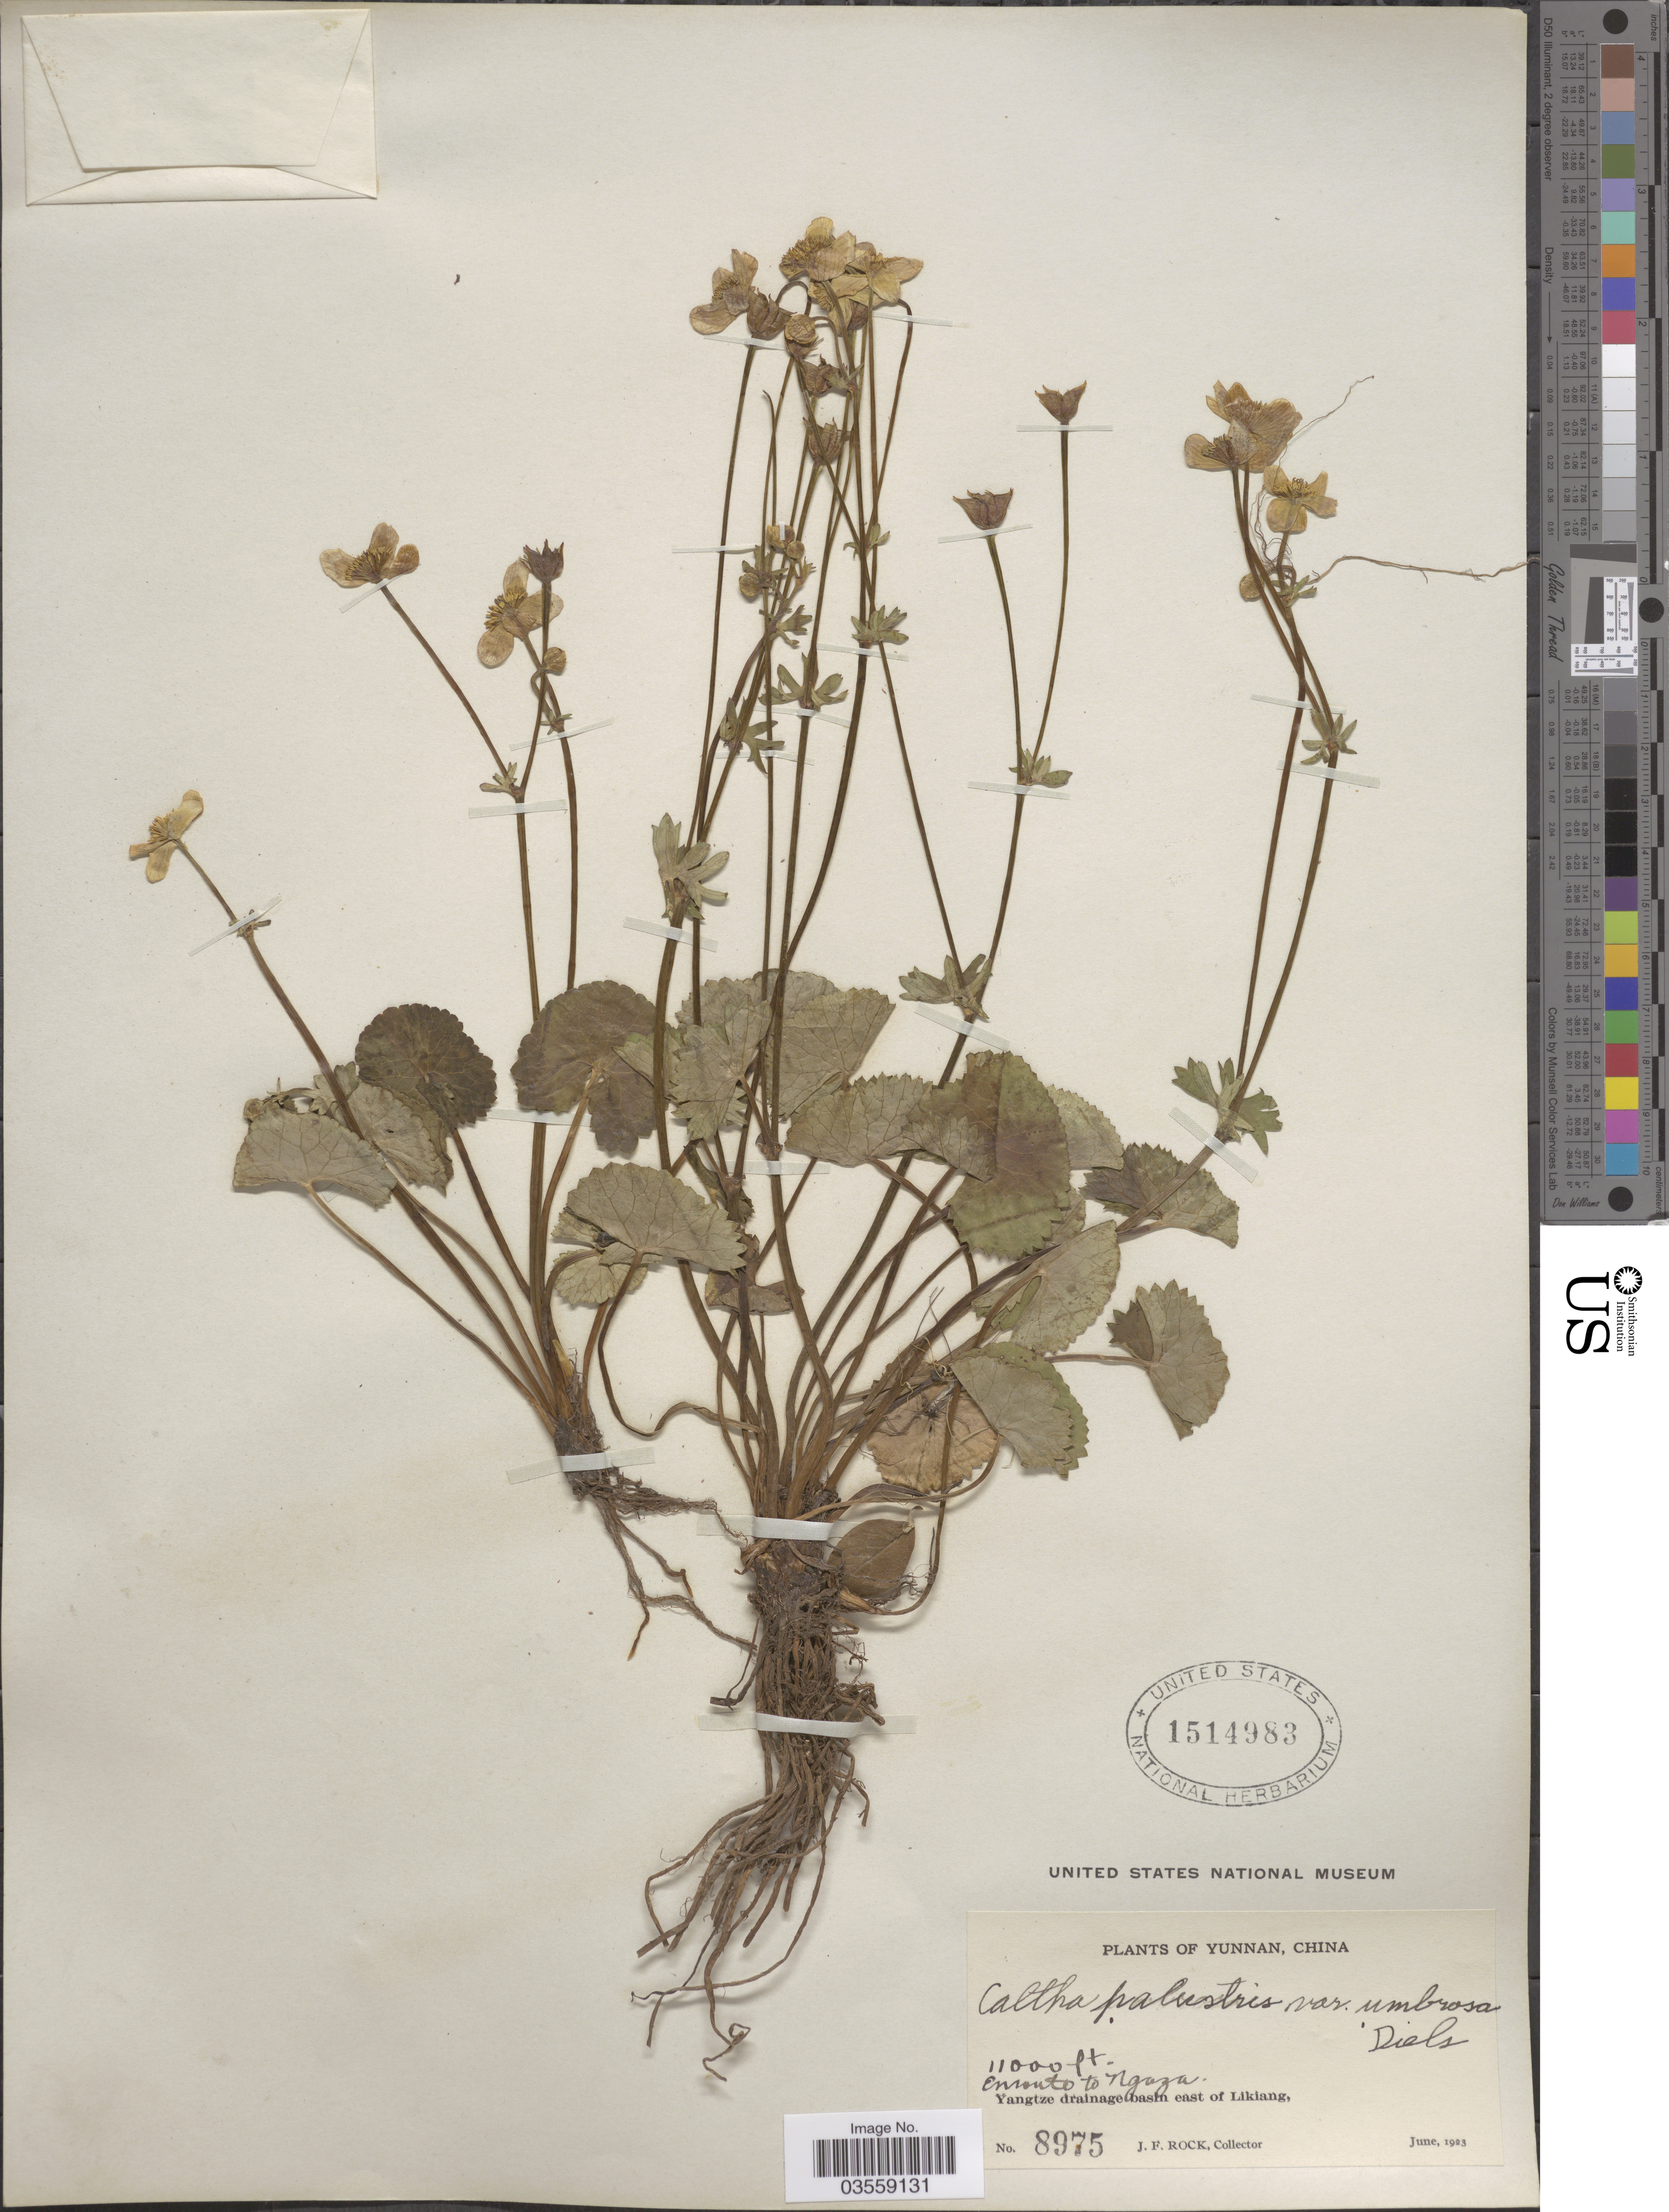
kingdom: Plantae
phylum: Tracheophyta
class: Magnoliopsida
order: Ranunculales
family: Ranunculaceae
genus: Caltha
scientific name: Caltha palustris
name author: L.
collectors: J. Rock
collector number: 8975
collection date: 1923-06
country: China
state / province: Yunnan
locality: Enroute to Ngaza. Yangtze drainage basin east of Likiang.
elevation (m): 3353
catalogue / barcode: US 1514983